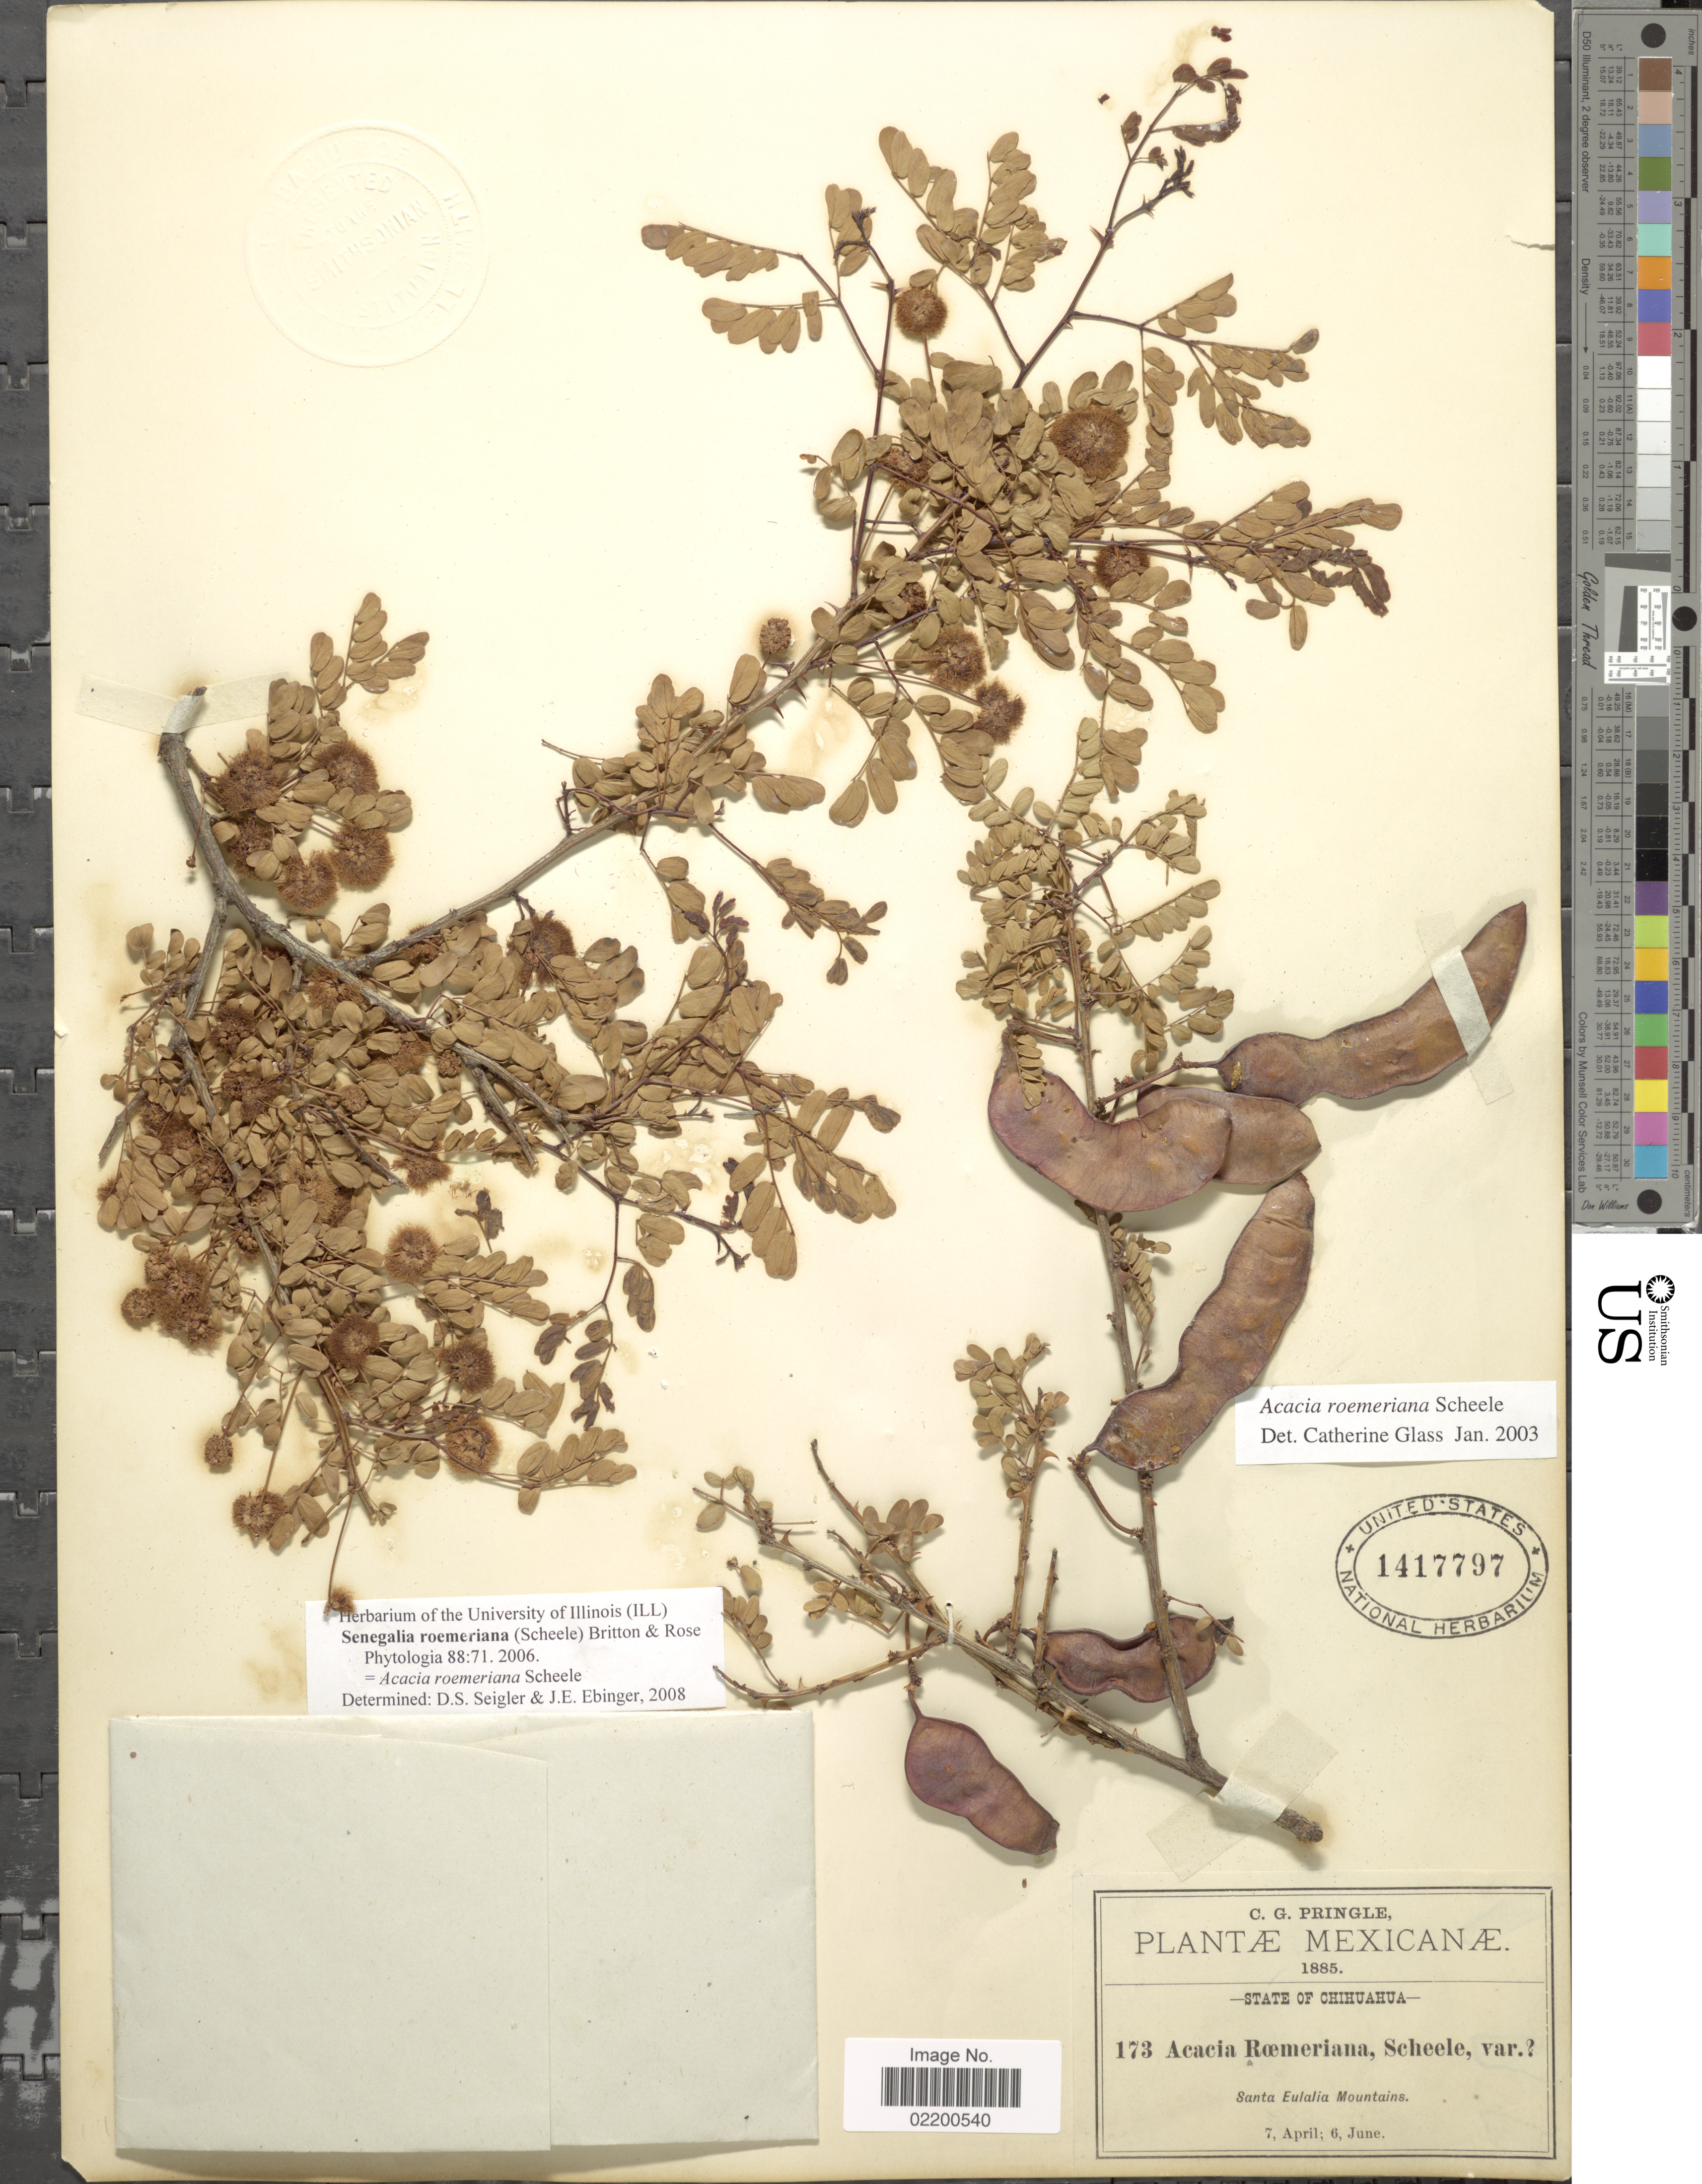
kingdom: Plantae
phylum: Tracheophyta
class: Magnoliopsida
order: Fabales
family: Fabaceae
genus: Senegalia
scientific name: Senegalia roemeriana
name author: (Scheele) Britton & Rose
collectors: C. G. Pringle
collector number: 173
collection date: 1885-04-07/1885-06-06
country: Mexico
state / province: Chihuahua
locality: State of Chihuahua, Santa Eulalia Mountains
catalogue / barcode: US 1417797